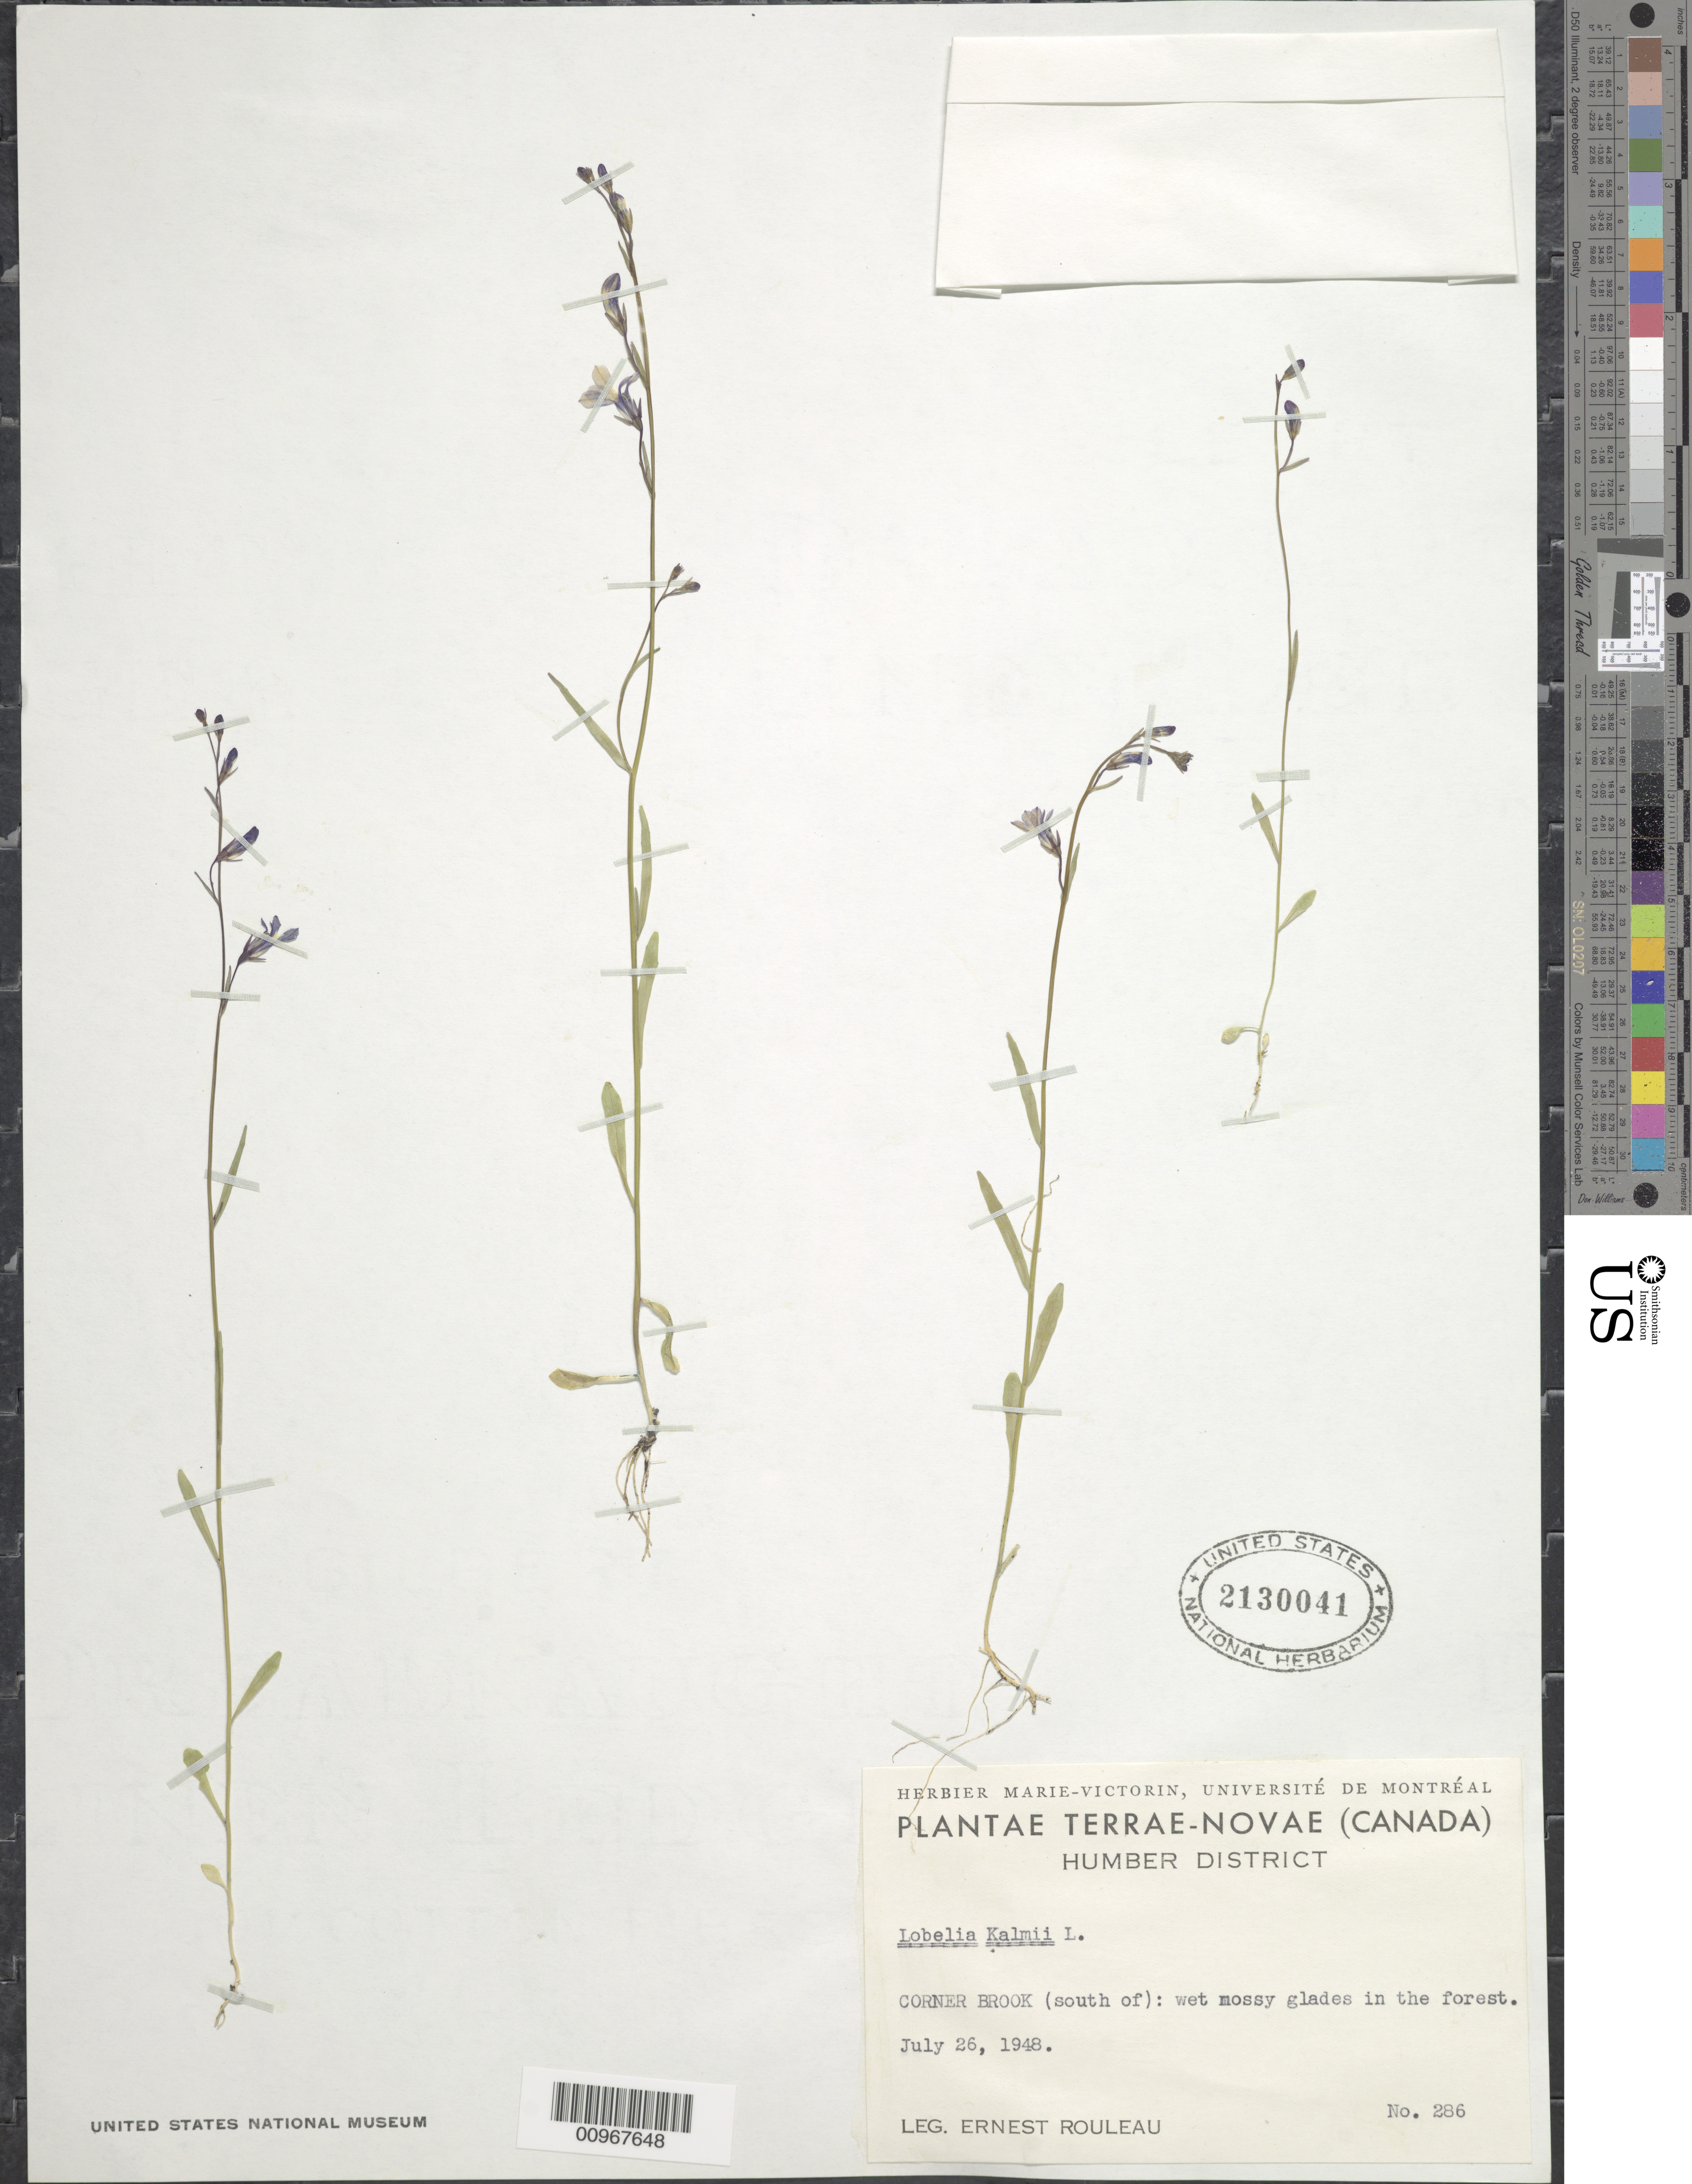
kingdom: Plantae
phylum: Tracheophyta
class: Magnoliopsida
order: Asterales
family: Campanulaceae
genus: Lobelia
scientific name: Lobelia kalmii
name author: L.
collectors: E. Rouleau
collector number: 286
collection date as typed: July 26, 1948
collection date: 1948-07-26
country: Canada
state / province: Newfoundland and Labrador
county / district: Humber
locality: Corner Brook (south of)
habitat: wet mossy glades in the forest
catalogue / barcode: US 2130041